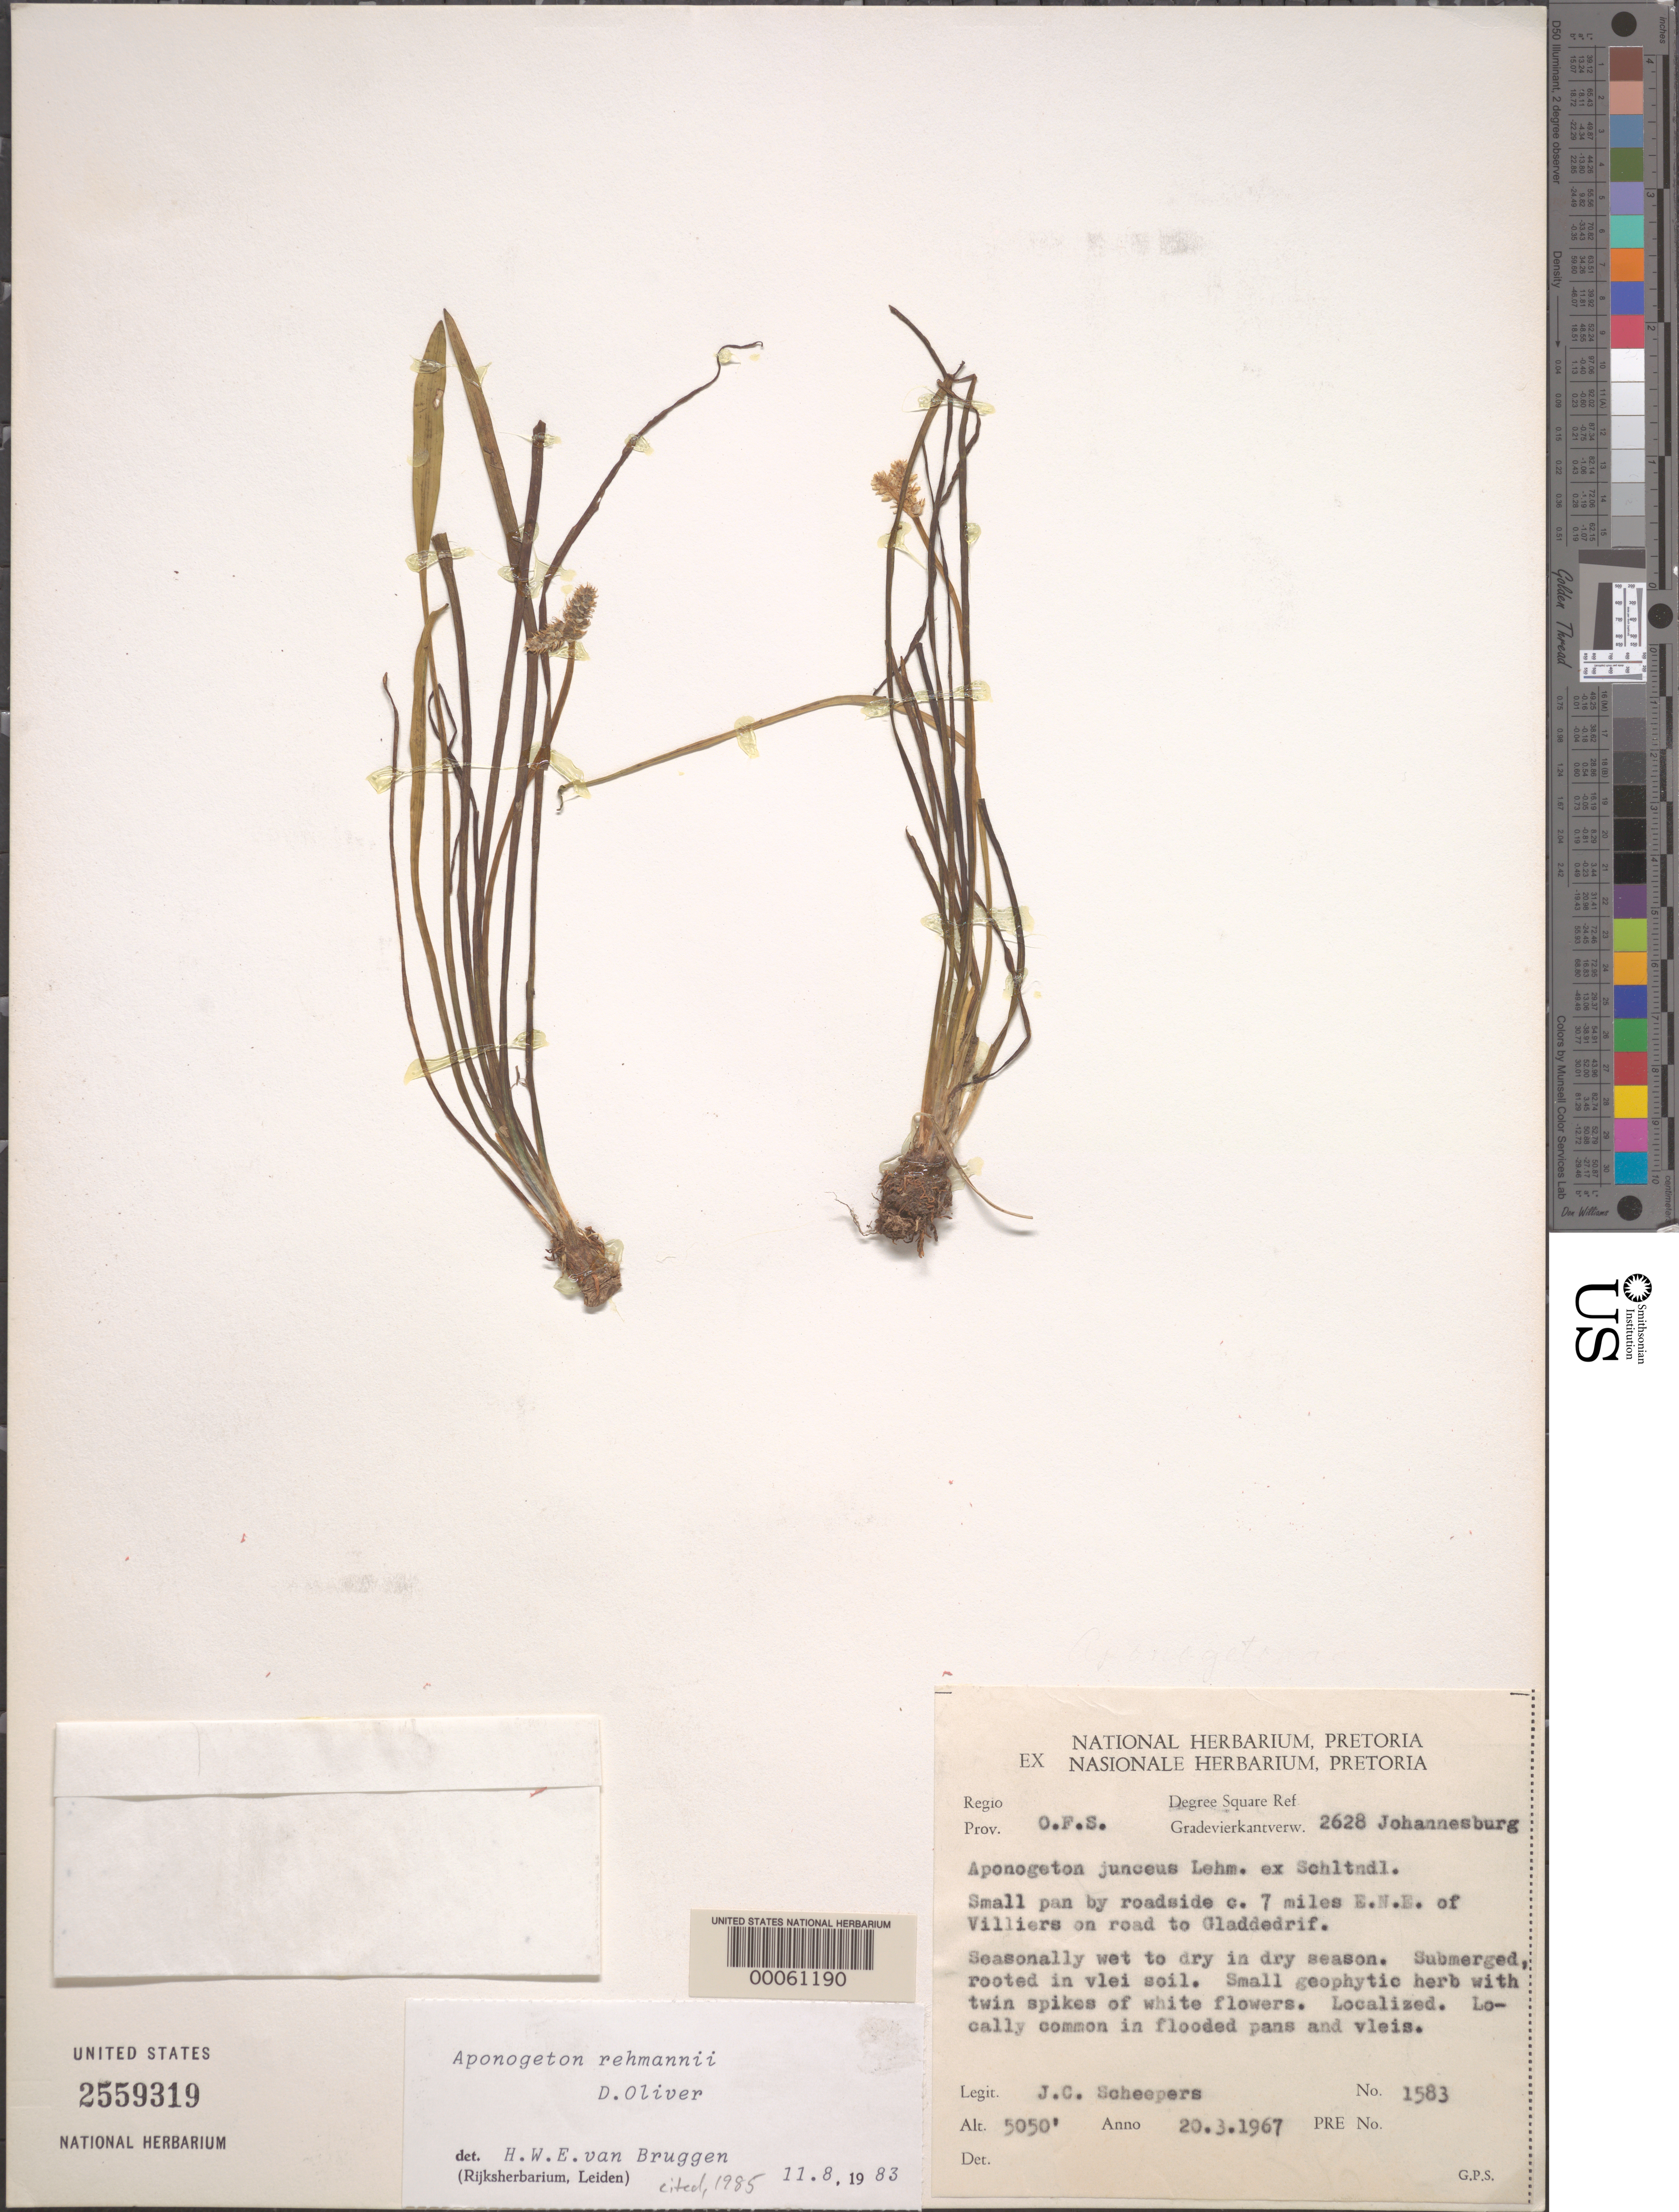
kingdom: Plantae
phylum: Tracheophyta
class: Liliopsida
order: Alismatales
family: Aponogetonaceae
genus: Aponogeton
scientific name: Aponogeton rehmannii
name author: Oliv.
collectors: J. Scheepers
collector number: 1583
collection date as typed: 20 Mar 1967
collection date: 1967-03-20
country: South Africa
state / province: Free State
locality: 7 mi. ene of villiers on road to gladdedrif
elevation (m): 1539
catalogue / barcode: US 2559319